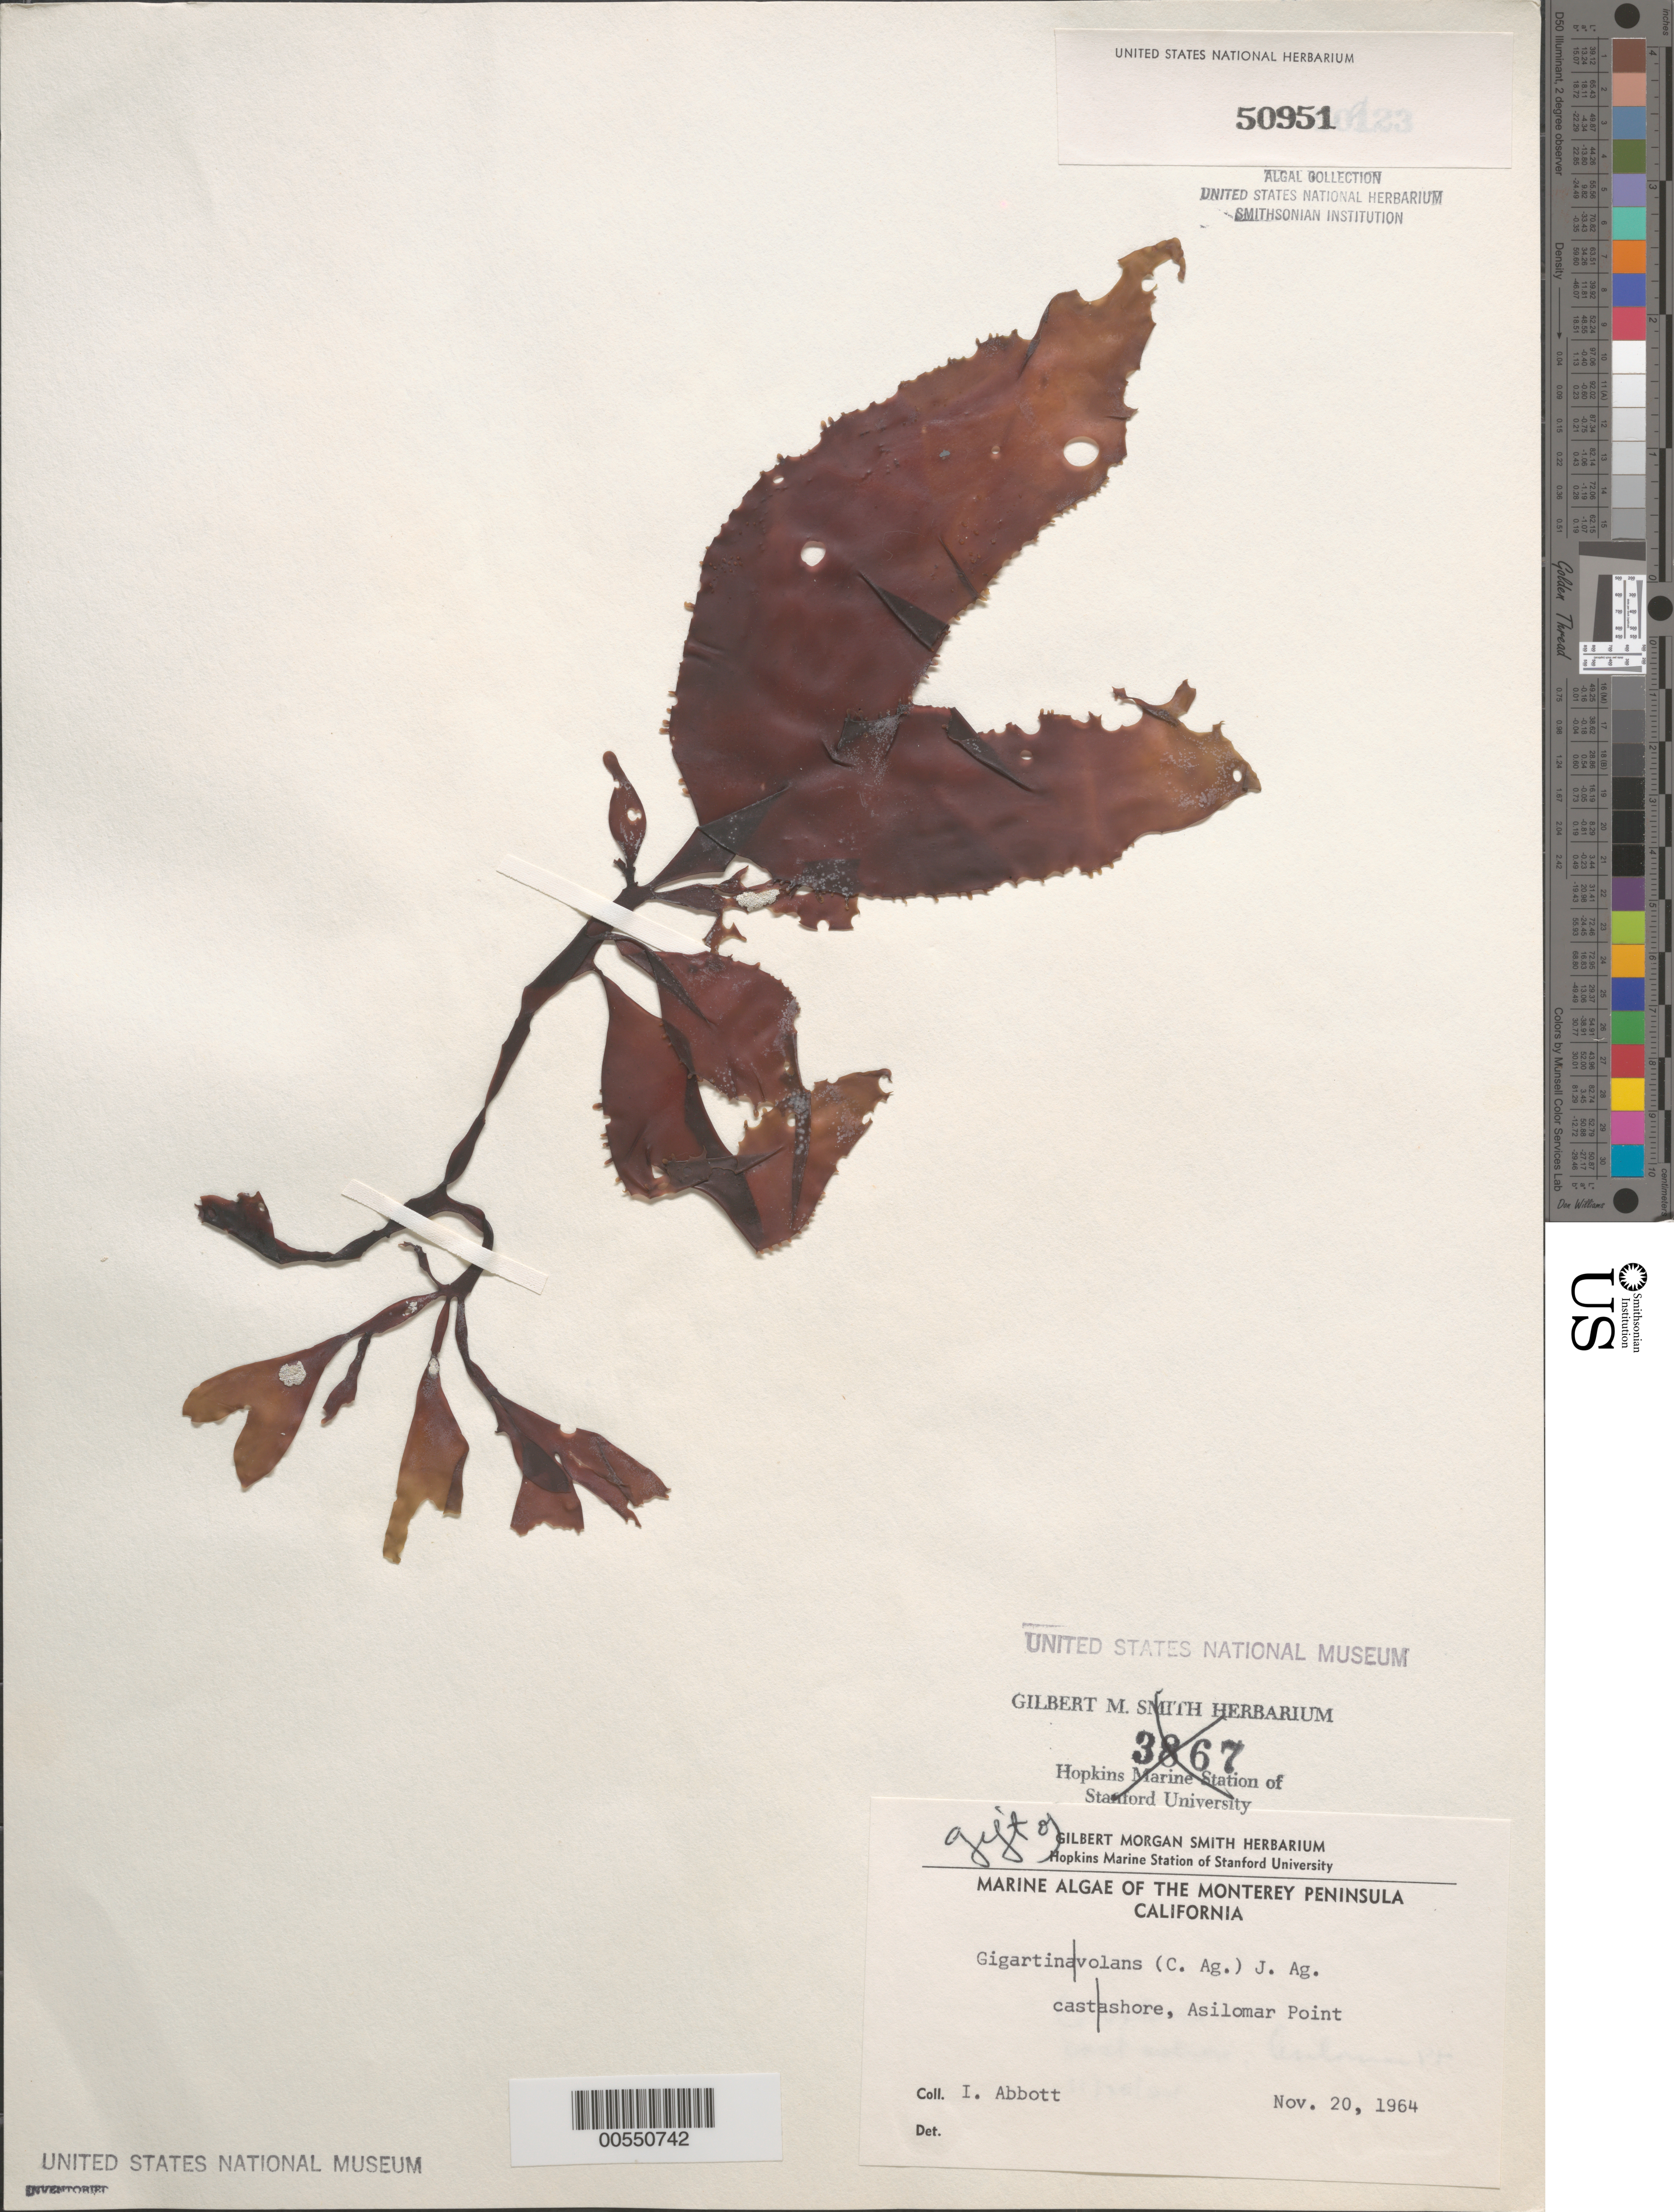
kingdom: Plantae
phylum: Rhodophyta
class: Florideophyceae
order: Gigartinales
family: Gigartinaceae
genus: Mazzaella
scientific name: Mazzaella volans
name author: (C. Agardh) Fredericq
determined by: Algae name updating Project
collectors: I. A. Abbott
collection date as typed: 20 Nov 1964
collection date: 1964-11-20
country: United States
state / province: California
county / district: Monterey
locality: Asilomar Point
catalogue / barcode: US 50951